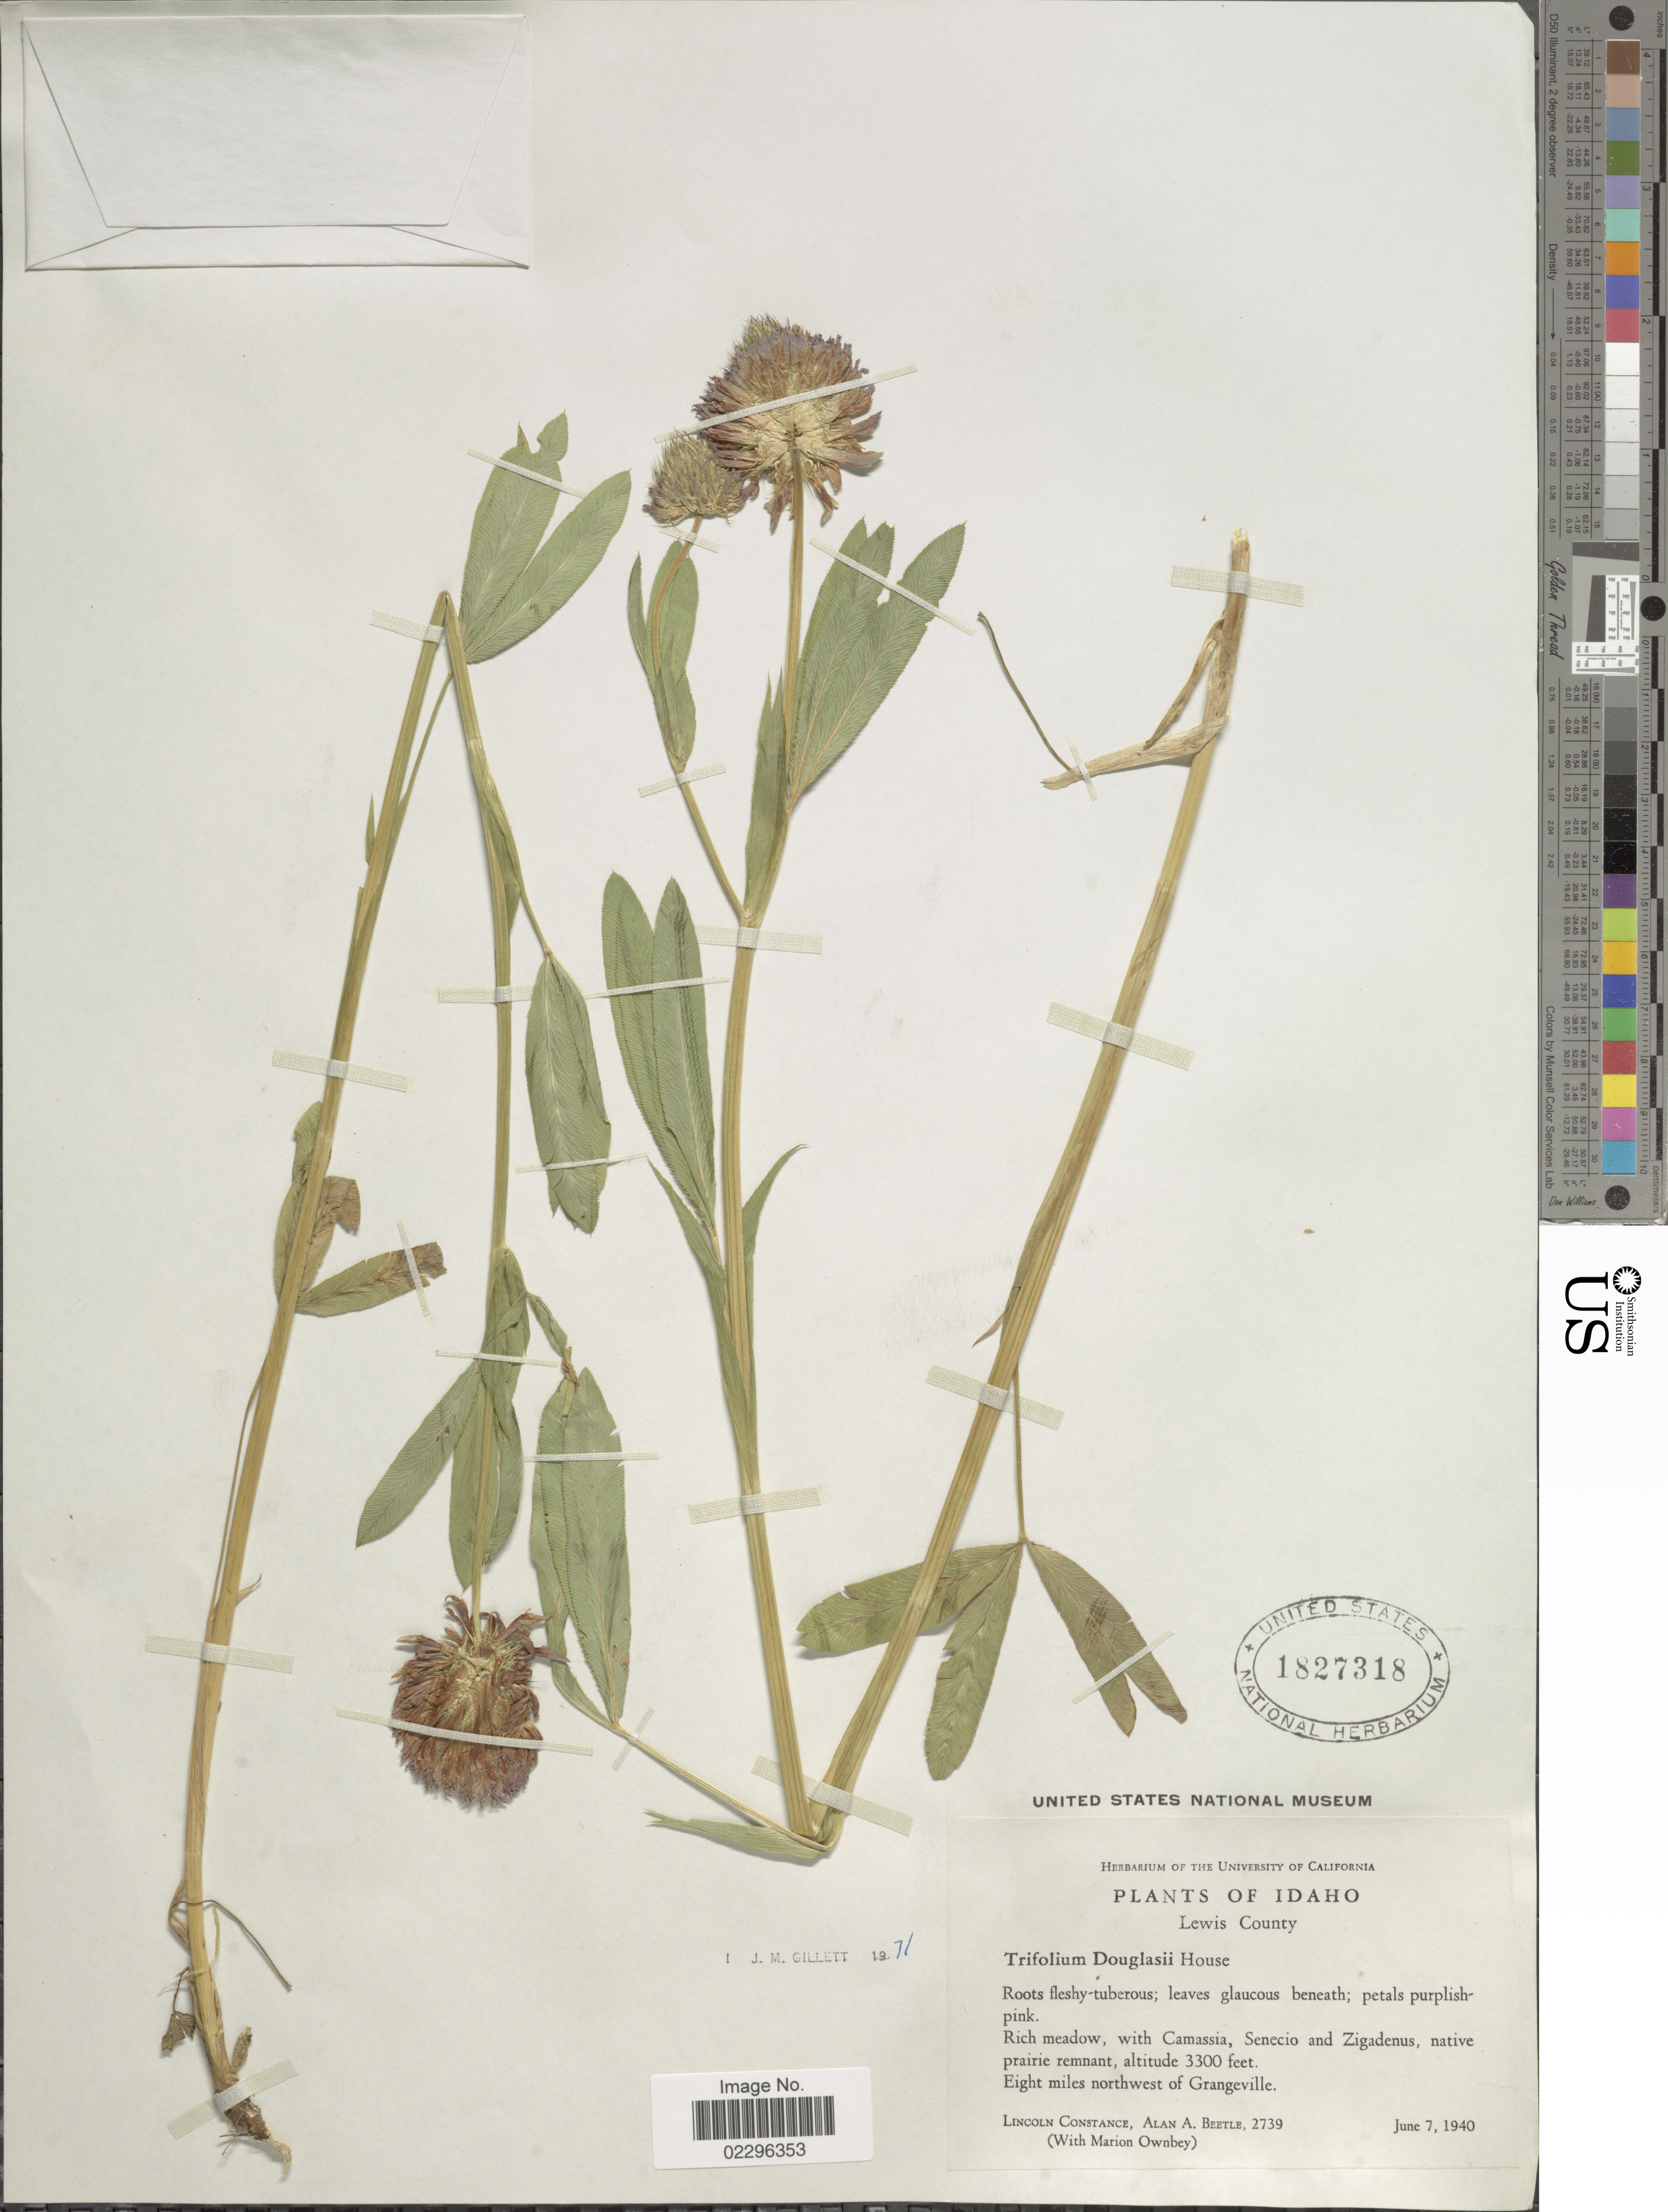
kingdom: Plantae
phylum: Tracheophyta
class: Magnoliopsida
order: Fabales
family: Fabaceae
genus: Trifolium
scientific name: Trifolium douglasii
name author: House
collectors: L. Constance, A. A. Beetle & M. Ownbey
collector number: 2739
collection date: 1940-06-07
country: United States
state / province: Idaho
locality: Leweis County. Eight miles northwest of Grangeville.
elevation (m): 1006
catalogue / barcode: US 1827318